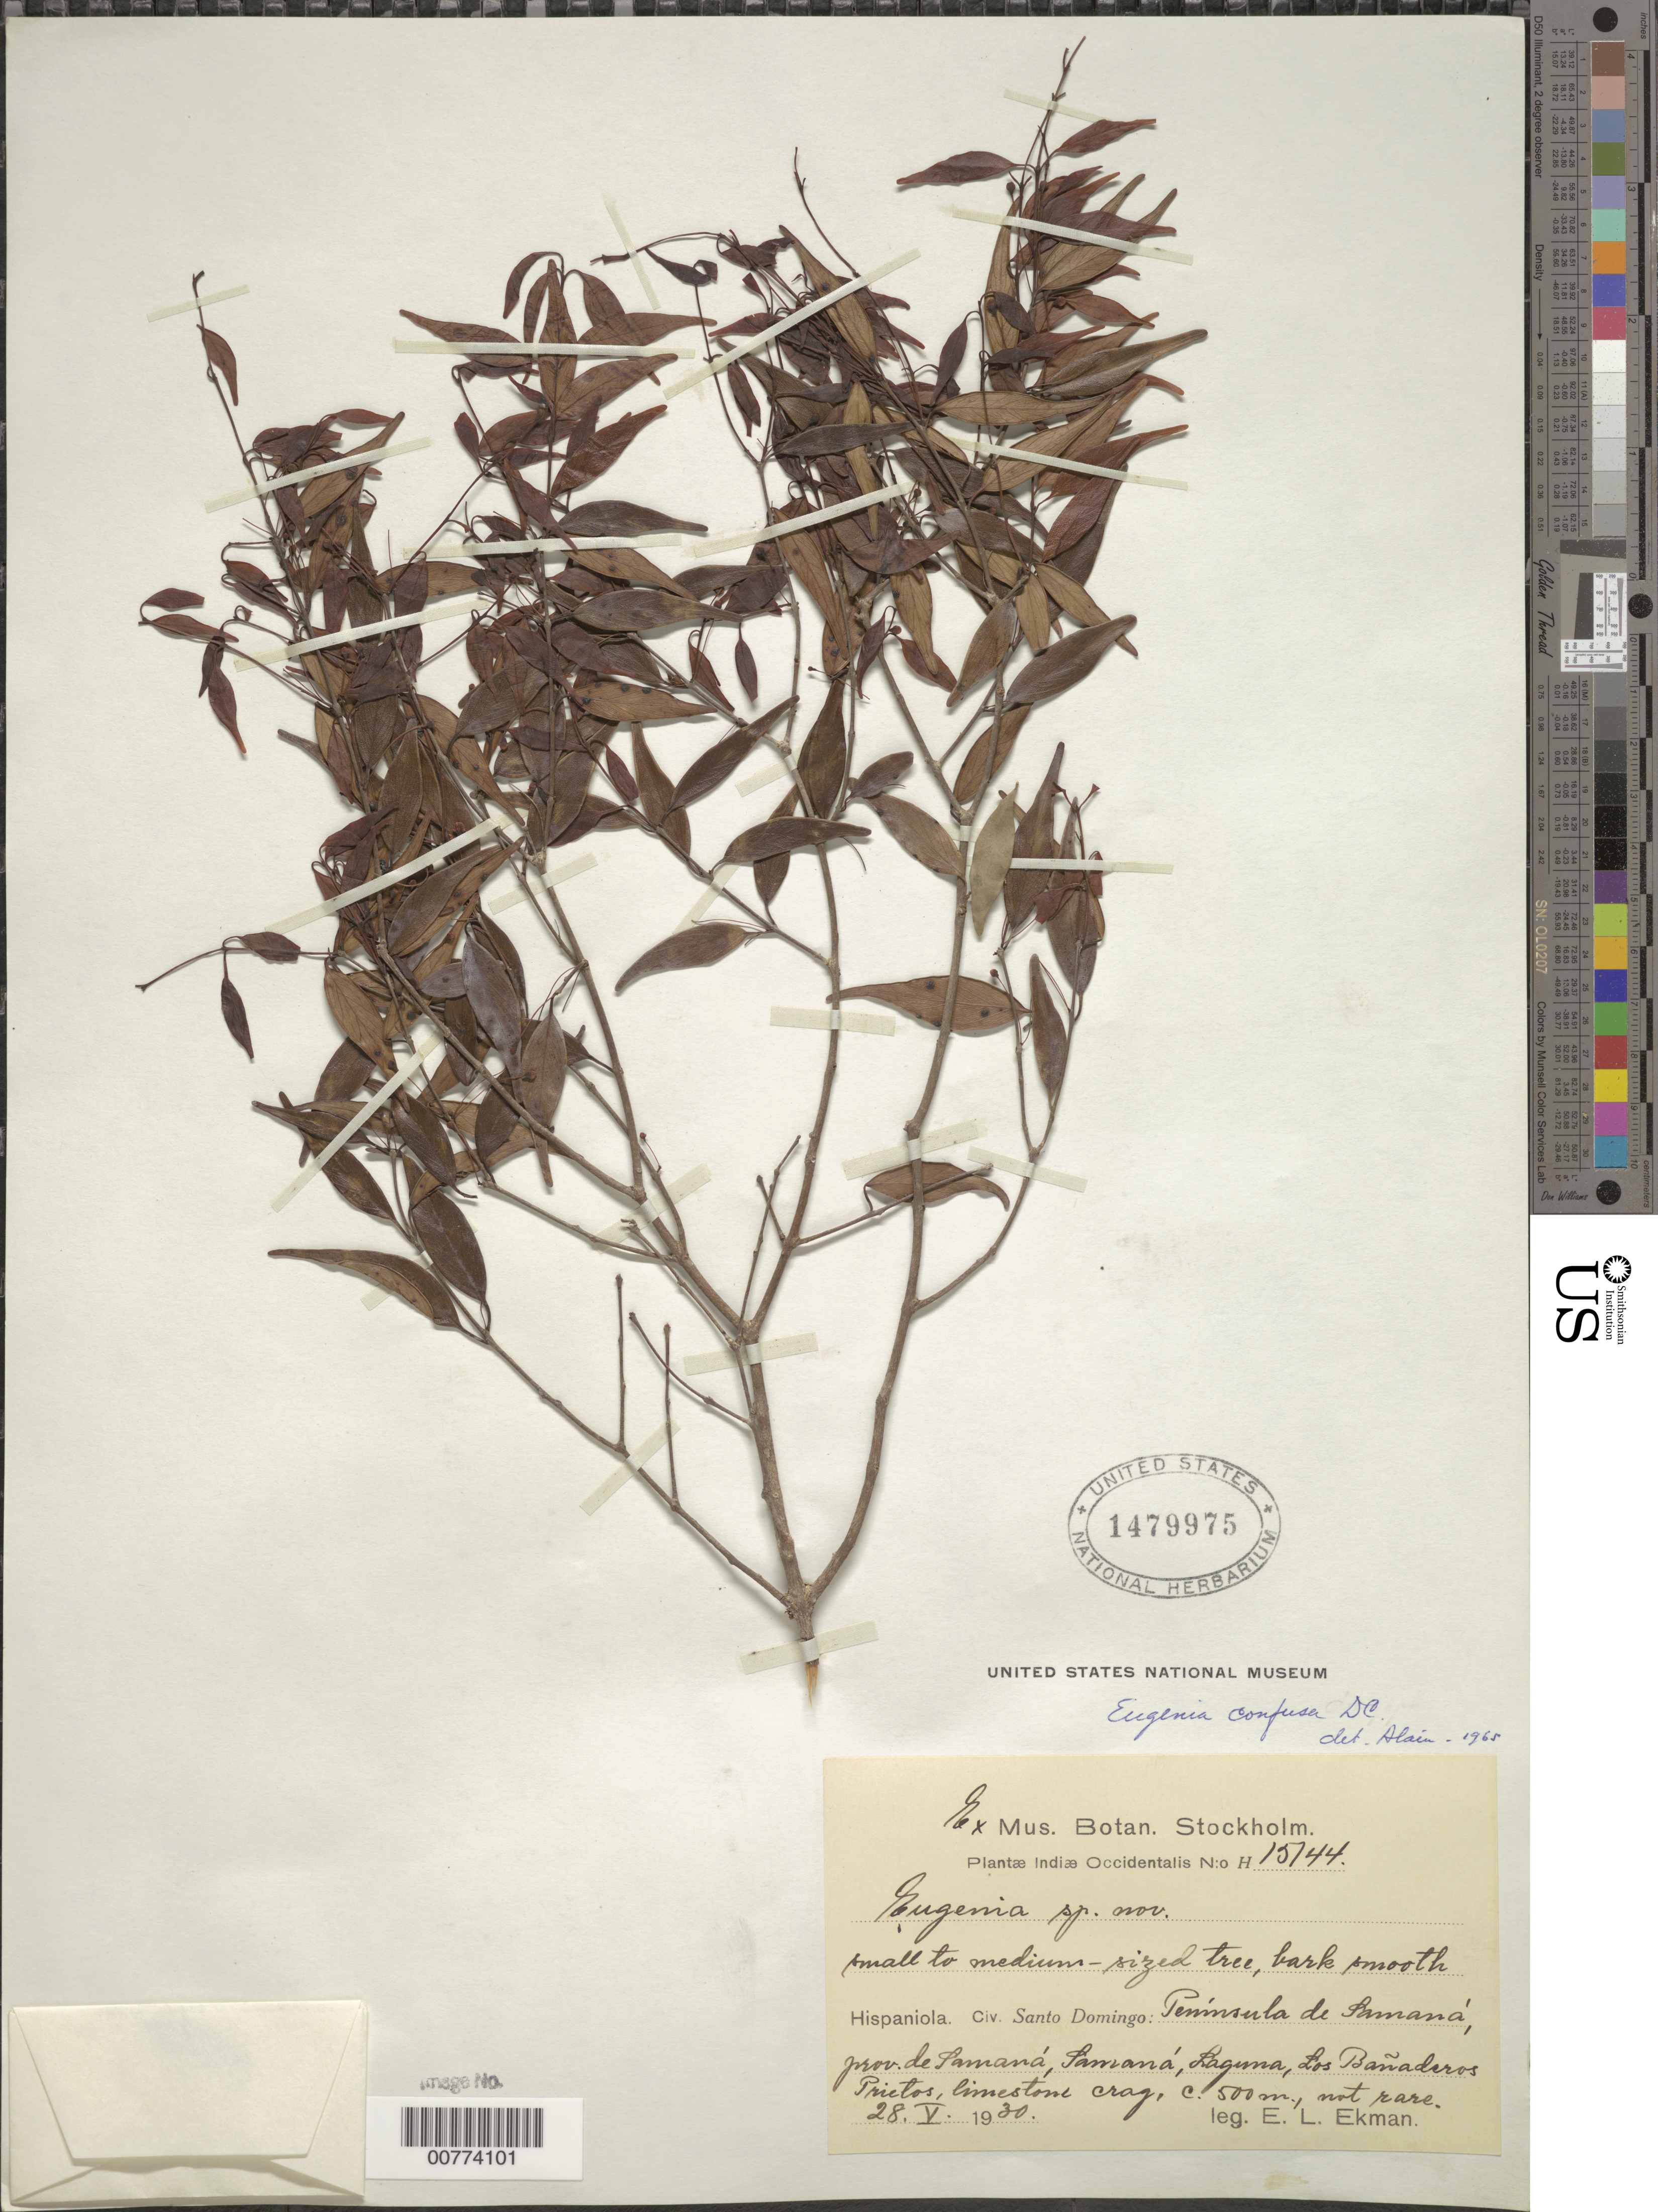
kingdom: Plantae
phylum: Tracheophyta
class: Magnoliopsida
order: Myrtales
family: Myrtaceae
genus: Eugenia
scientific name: Eugenia confusa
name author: DC.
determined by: Liogier, Alain H.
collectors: E. L. Ekman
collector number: H 15744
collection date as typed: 28 May 1930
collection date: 1930-05-28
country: Dominican Republic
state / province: Samana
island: Hispaniola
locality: Samaná Peninsula, Laguna Los Bañaderos Prietos.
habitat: Limestone crag.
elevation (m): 500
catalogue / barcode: US 1479975